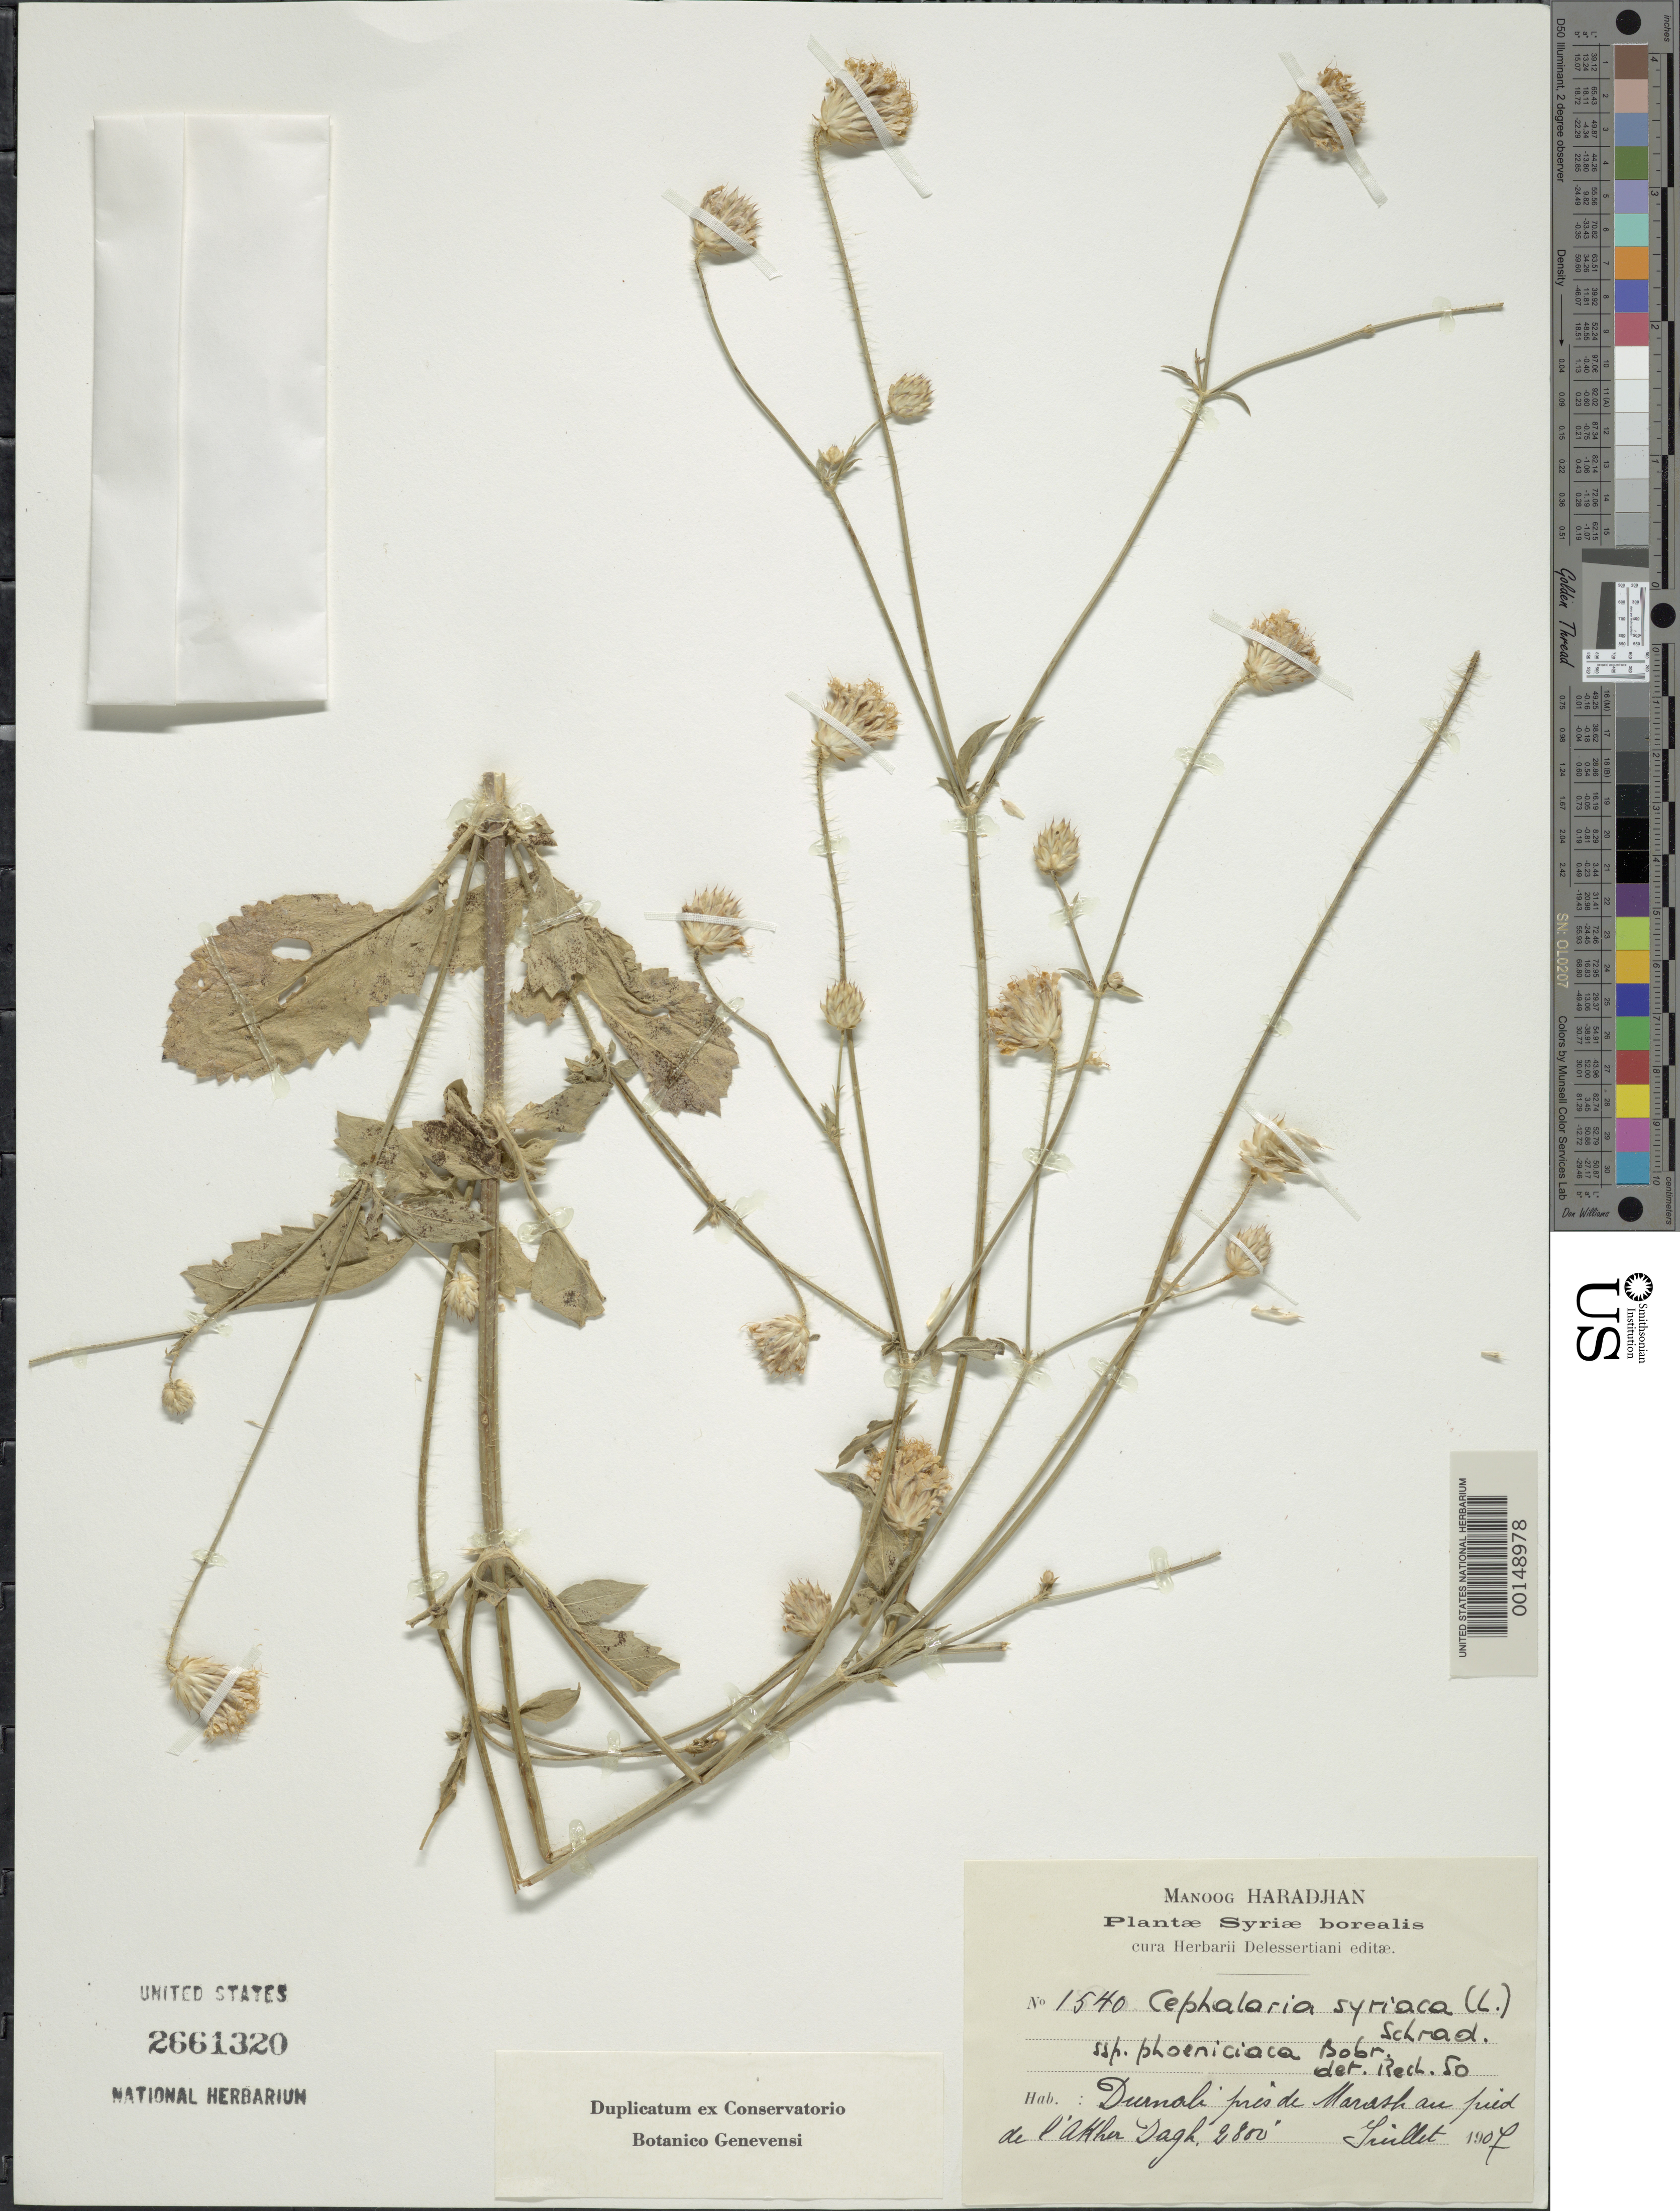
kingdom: Plantae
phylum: Tracheophyta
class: Magnoliopsida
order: Dipsacales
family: Caprifoliaceae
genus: Cephalaria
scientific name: Cephalaria syriaca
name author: Schrad.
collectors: M. Hardadjian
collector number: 1540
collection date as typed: Jul 1907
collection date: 1907-07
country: Syria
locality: Delessertiani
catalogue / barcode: US 2661320